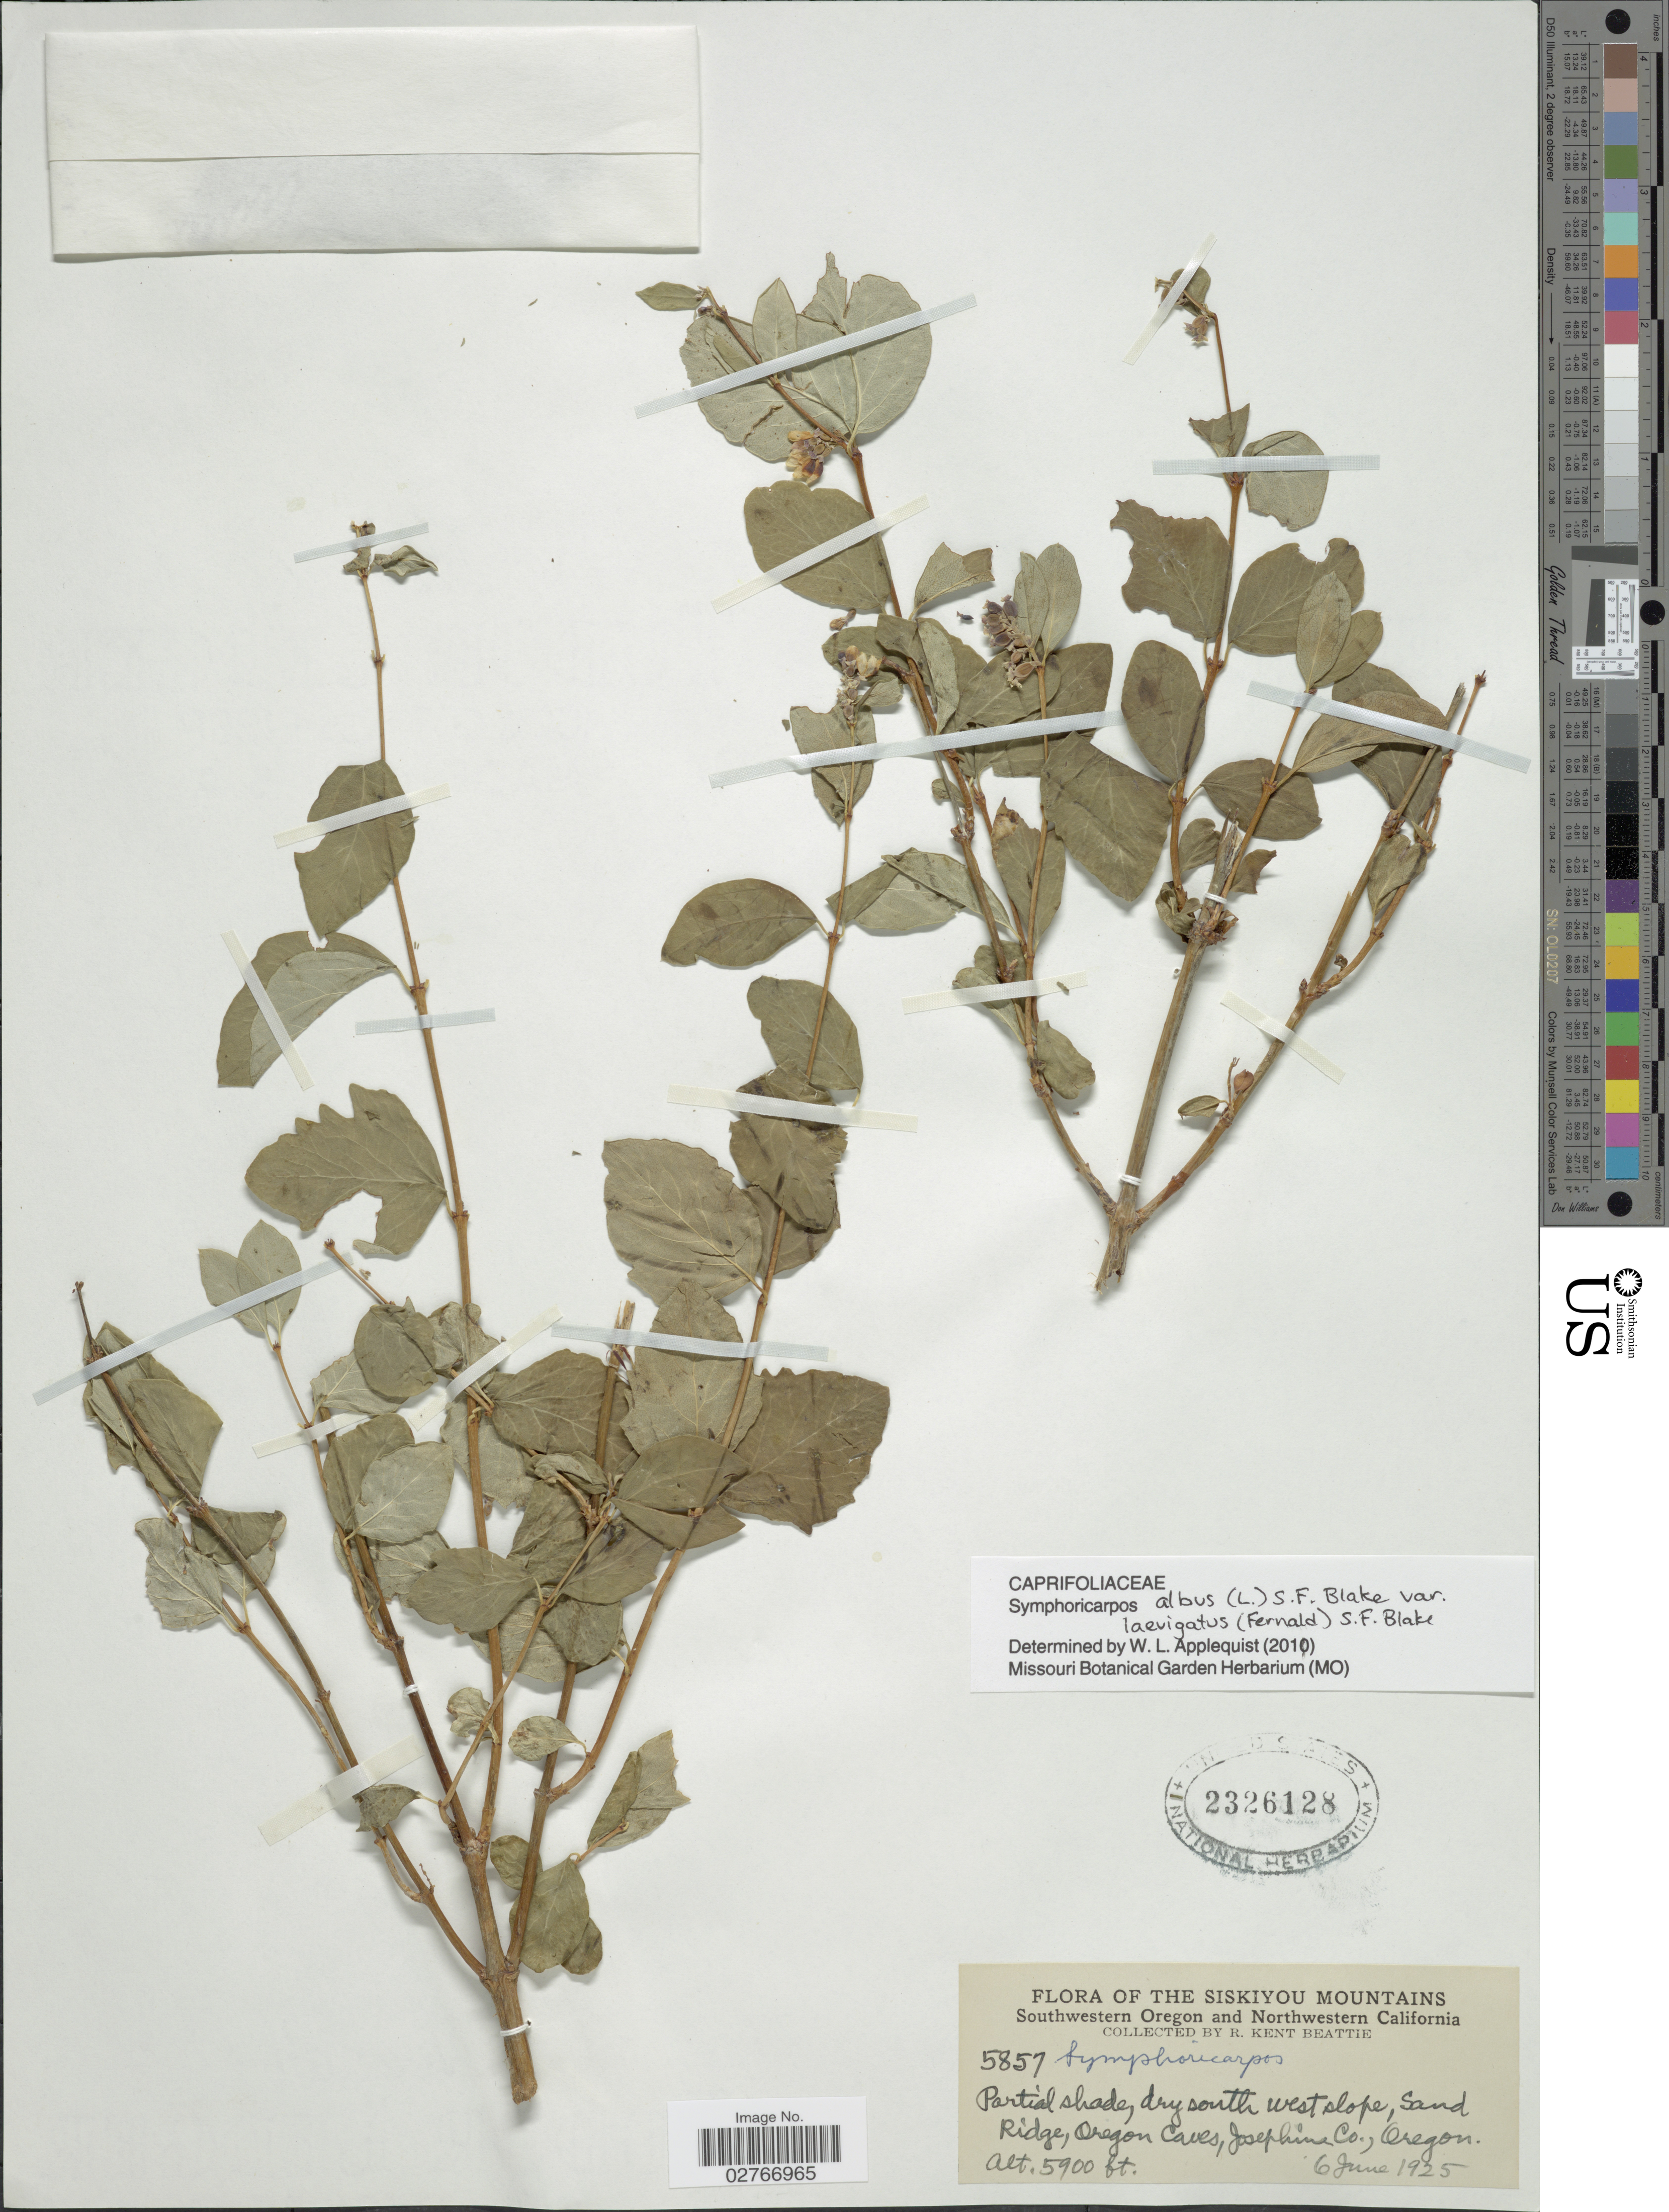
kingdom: Plantae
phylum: Tracheophyta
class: Magnoliopsida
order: Dipsacales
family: Caprifoliaceae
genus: Symphoricarpos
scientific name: Symphoricarpos albus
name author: (L.) S.F. Blake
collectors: R. K. Beattie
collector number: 5857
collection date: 1925-06-06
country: United States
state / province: Oregon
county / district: Josephine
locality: Siskiyou Mountains. Southwestern Oregon. Dry south west slope, Sand Ridge, Oregon Caves, Josephine Co.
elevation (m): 1798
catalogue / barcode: US 2326128